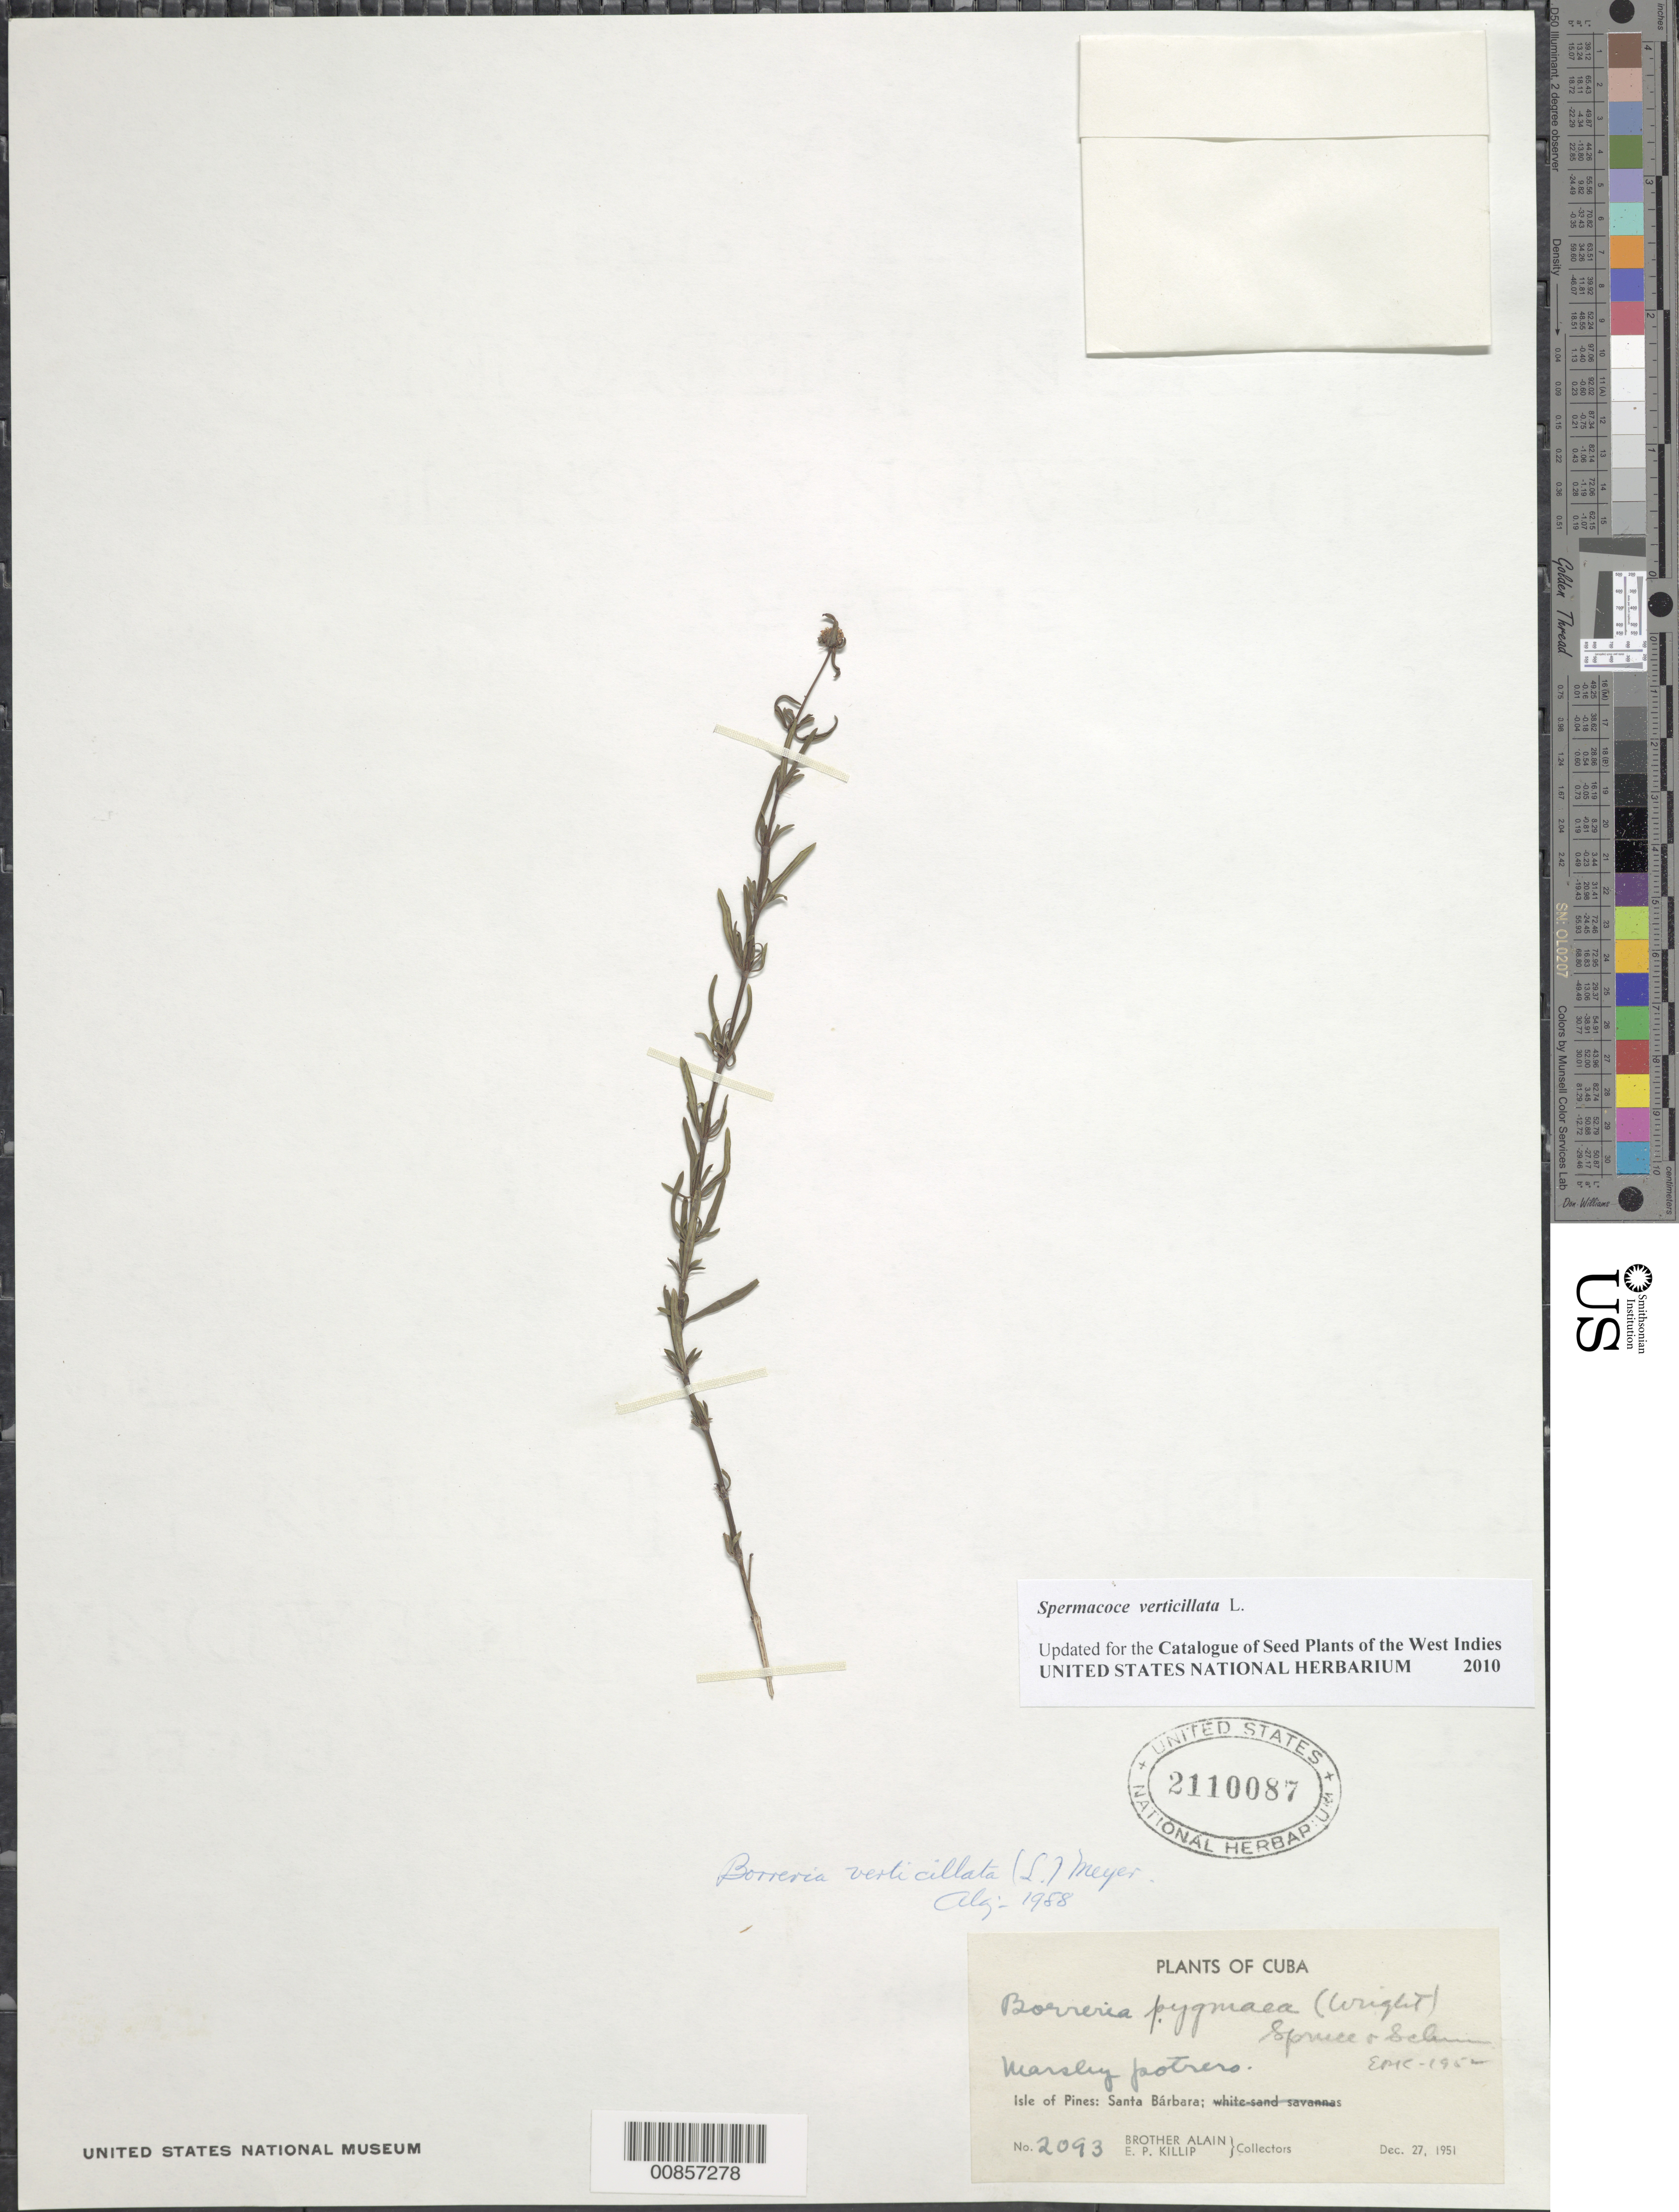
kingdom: Plantae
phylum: Tracheophyta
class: Magnoliopsida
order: Gentianales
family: Rubiaceae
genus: Spermacoce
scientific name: Spermacoce verticillata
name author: L.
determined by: Liogier, Alain H.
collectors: A. H. Liogier & E. P. Killip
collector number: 2093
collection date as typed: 27 Dec 1951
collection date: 1951-12-27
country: Cuba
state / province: Isla de La Juventud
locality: Santa Barbara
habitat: Marshy potr.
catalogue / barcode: US 2110087